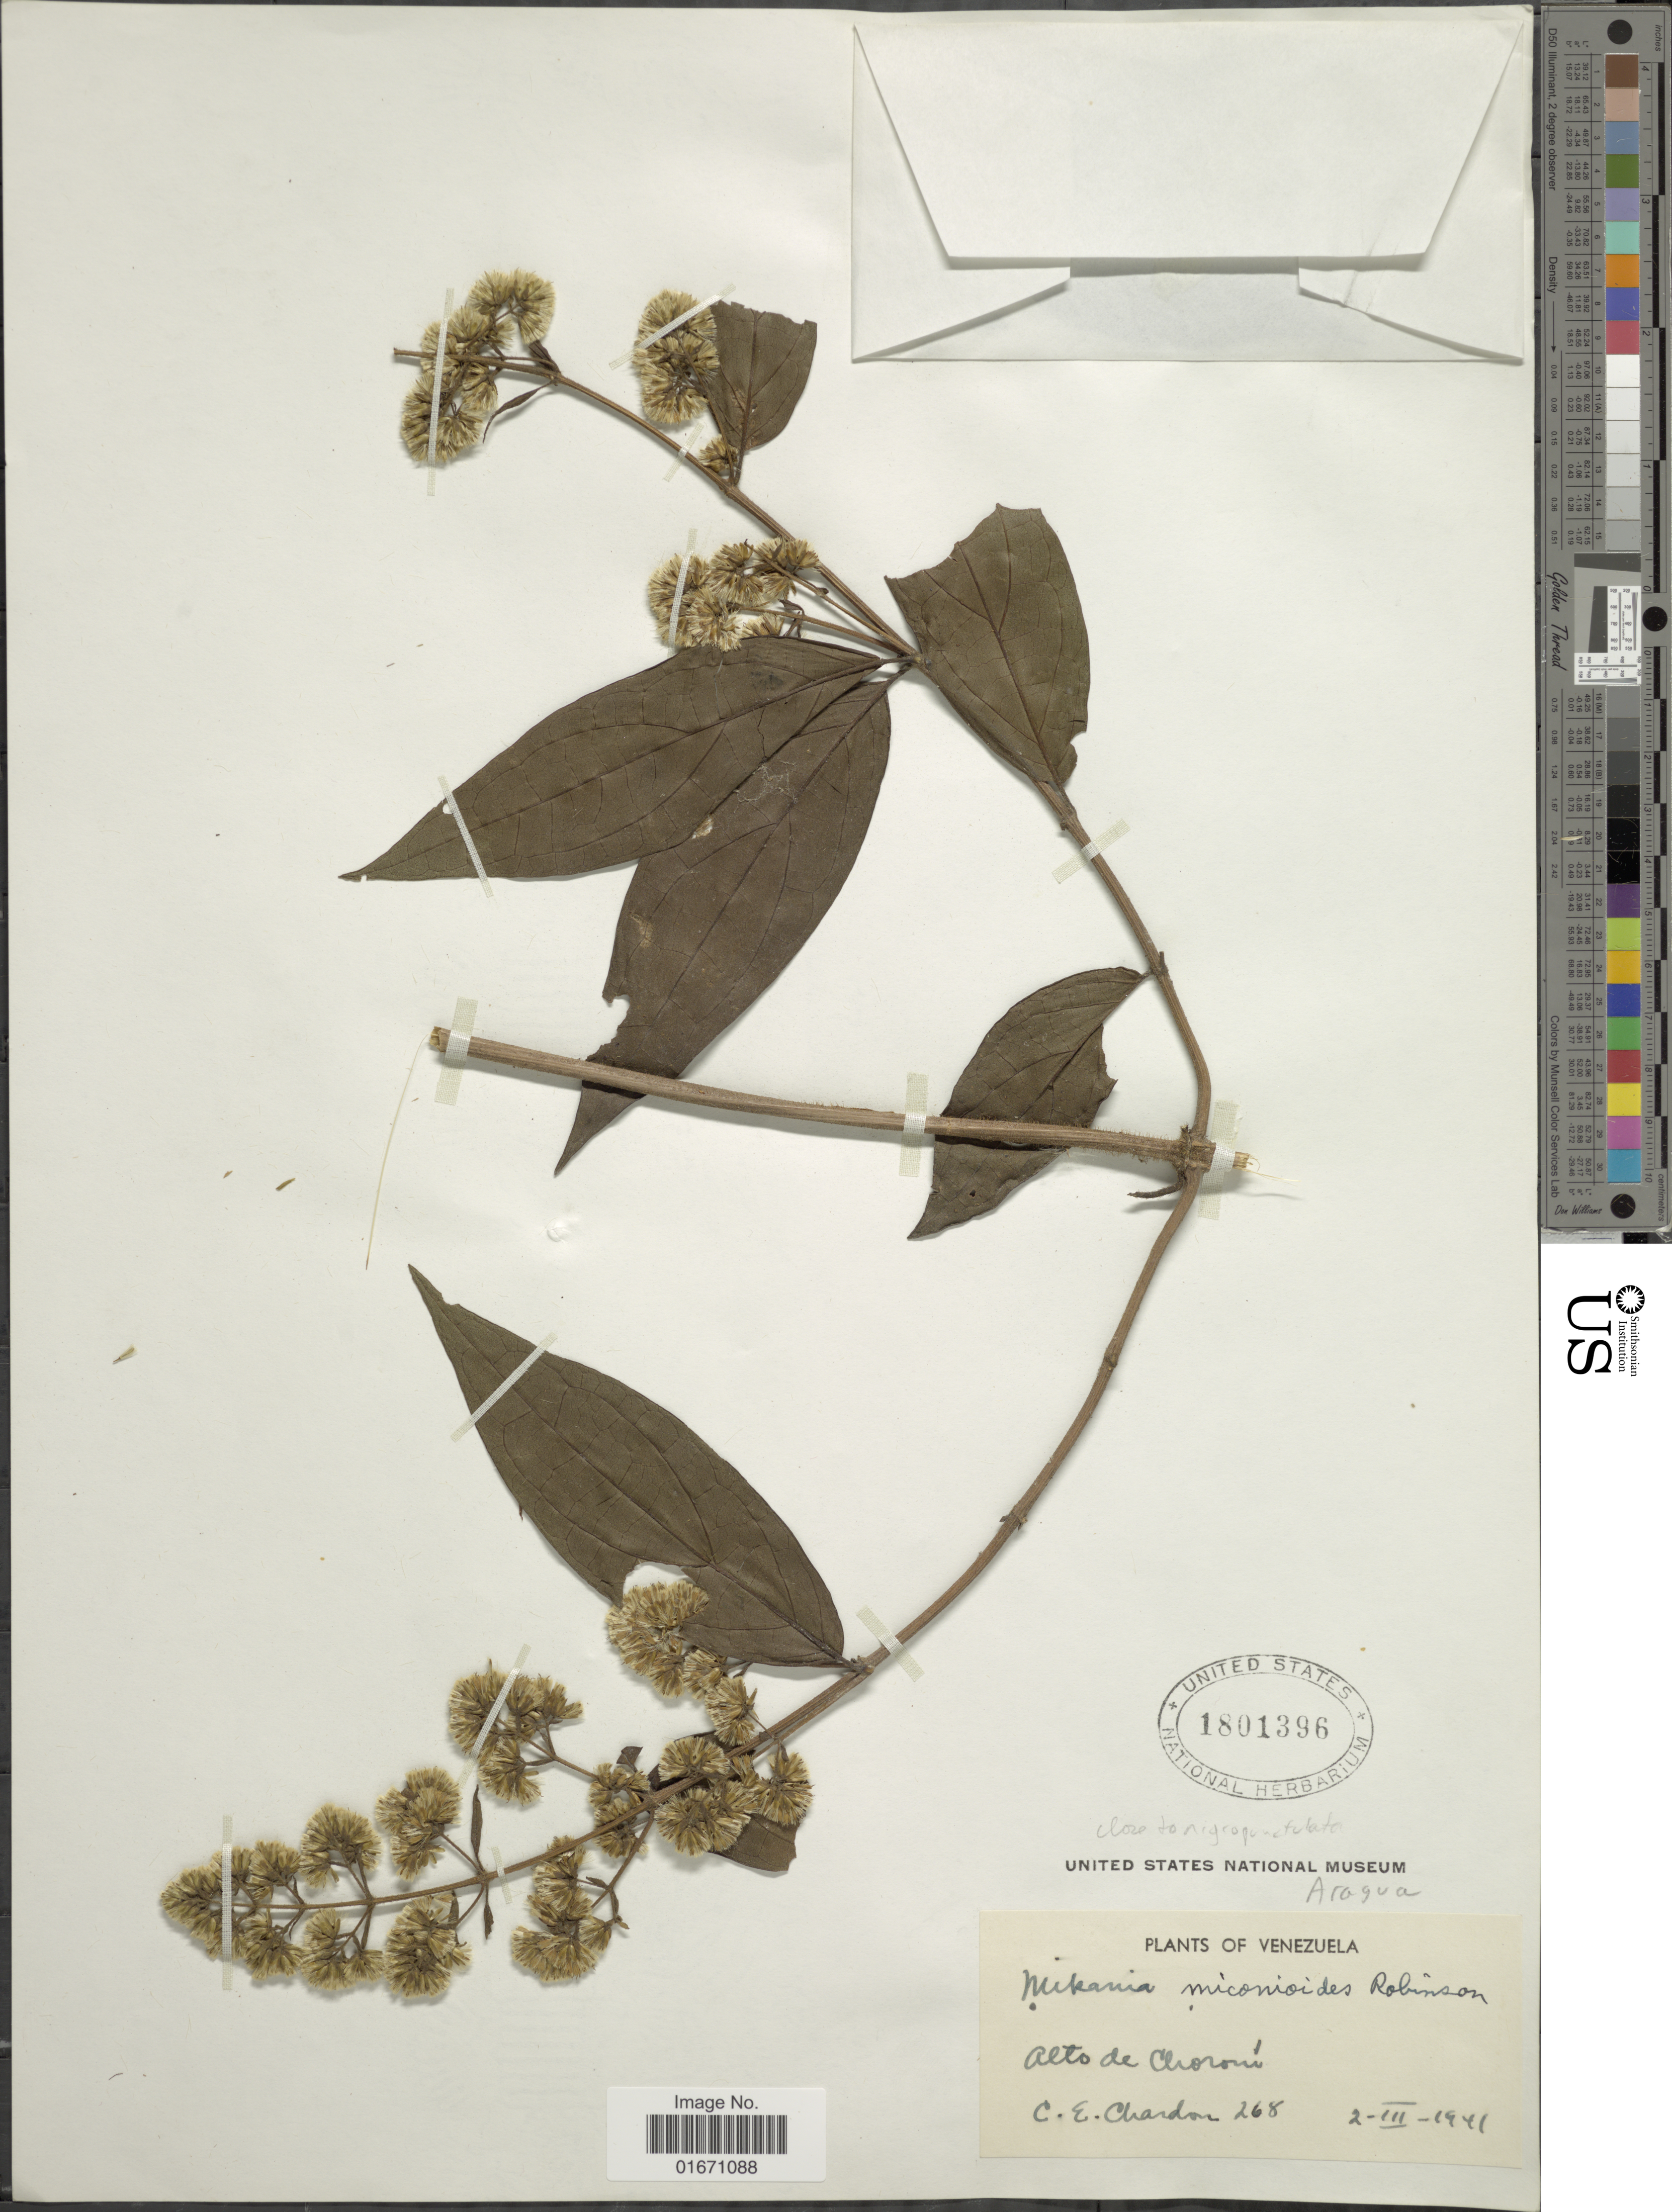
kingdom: Plantae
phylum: Tracheophyta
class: Magnoliopsida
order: Asterales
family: Asteraceae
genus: Mikania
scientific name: Mikania nigropunctulata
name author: Hieron.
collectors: C. E. Chardón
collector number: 268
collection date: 1941-03-02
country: Venezuela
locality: Alto de Choroni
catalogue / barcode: US 1801396